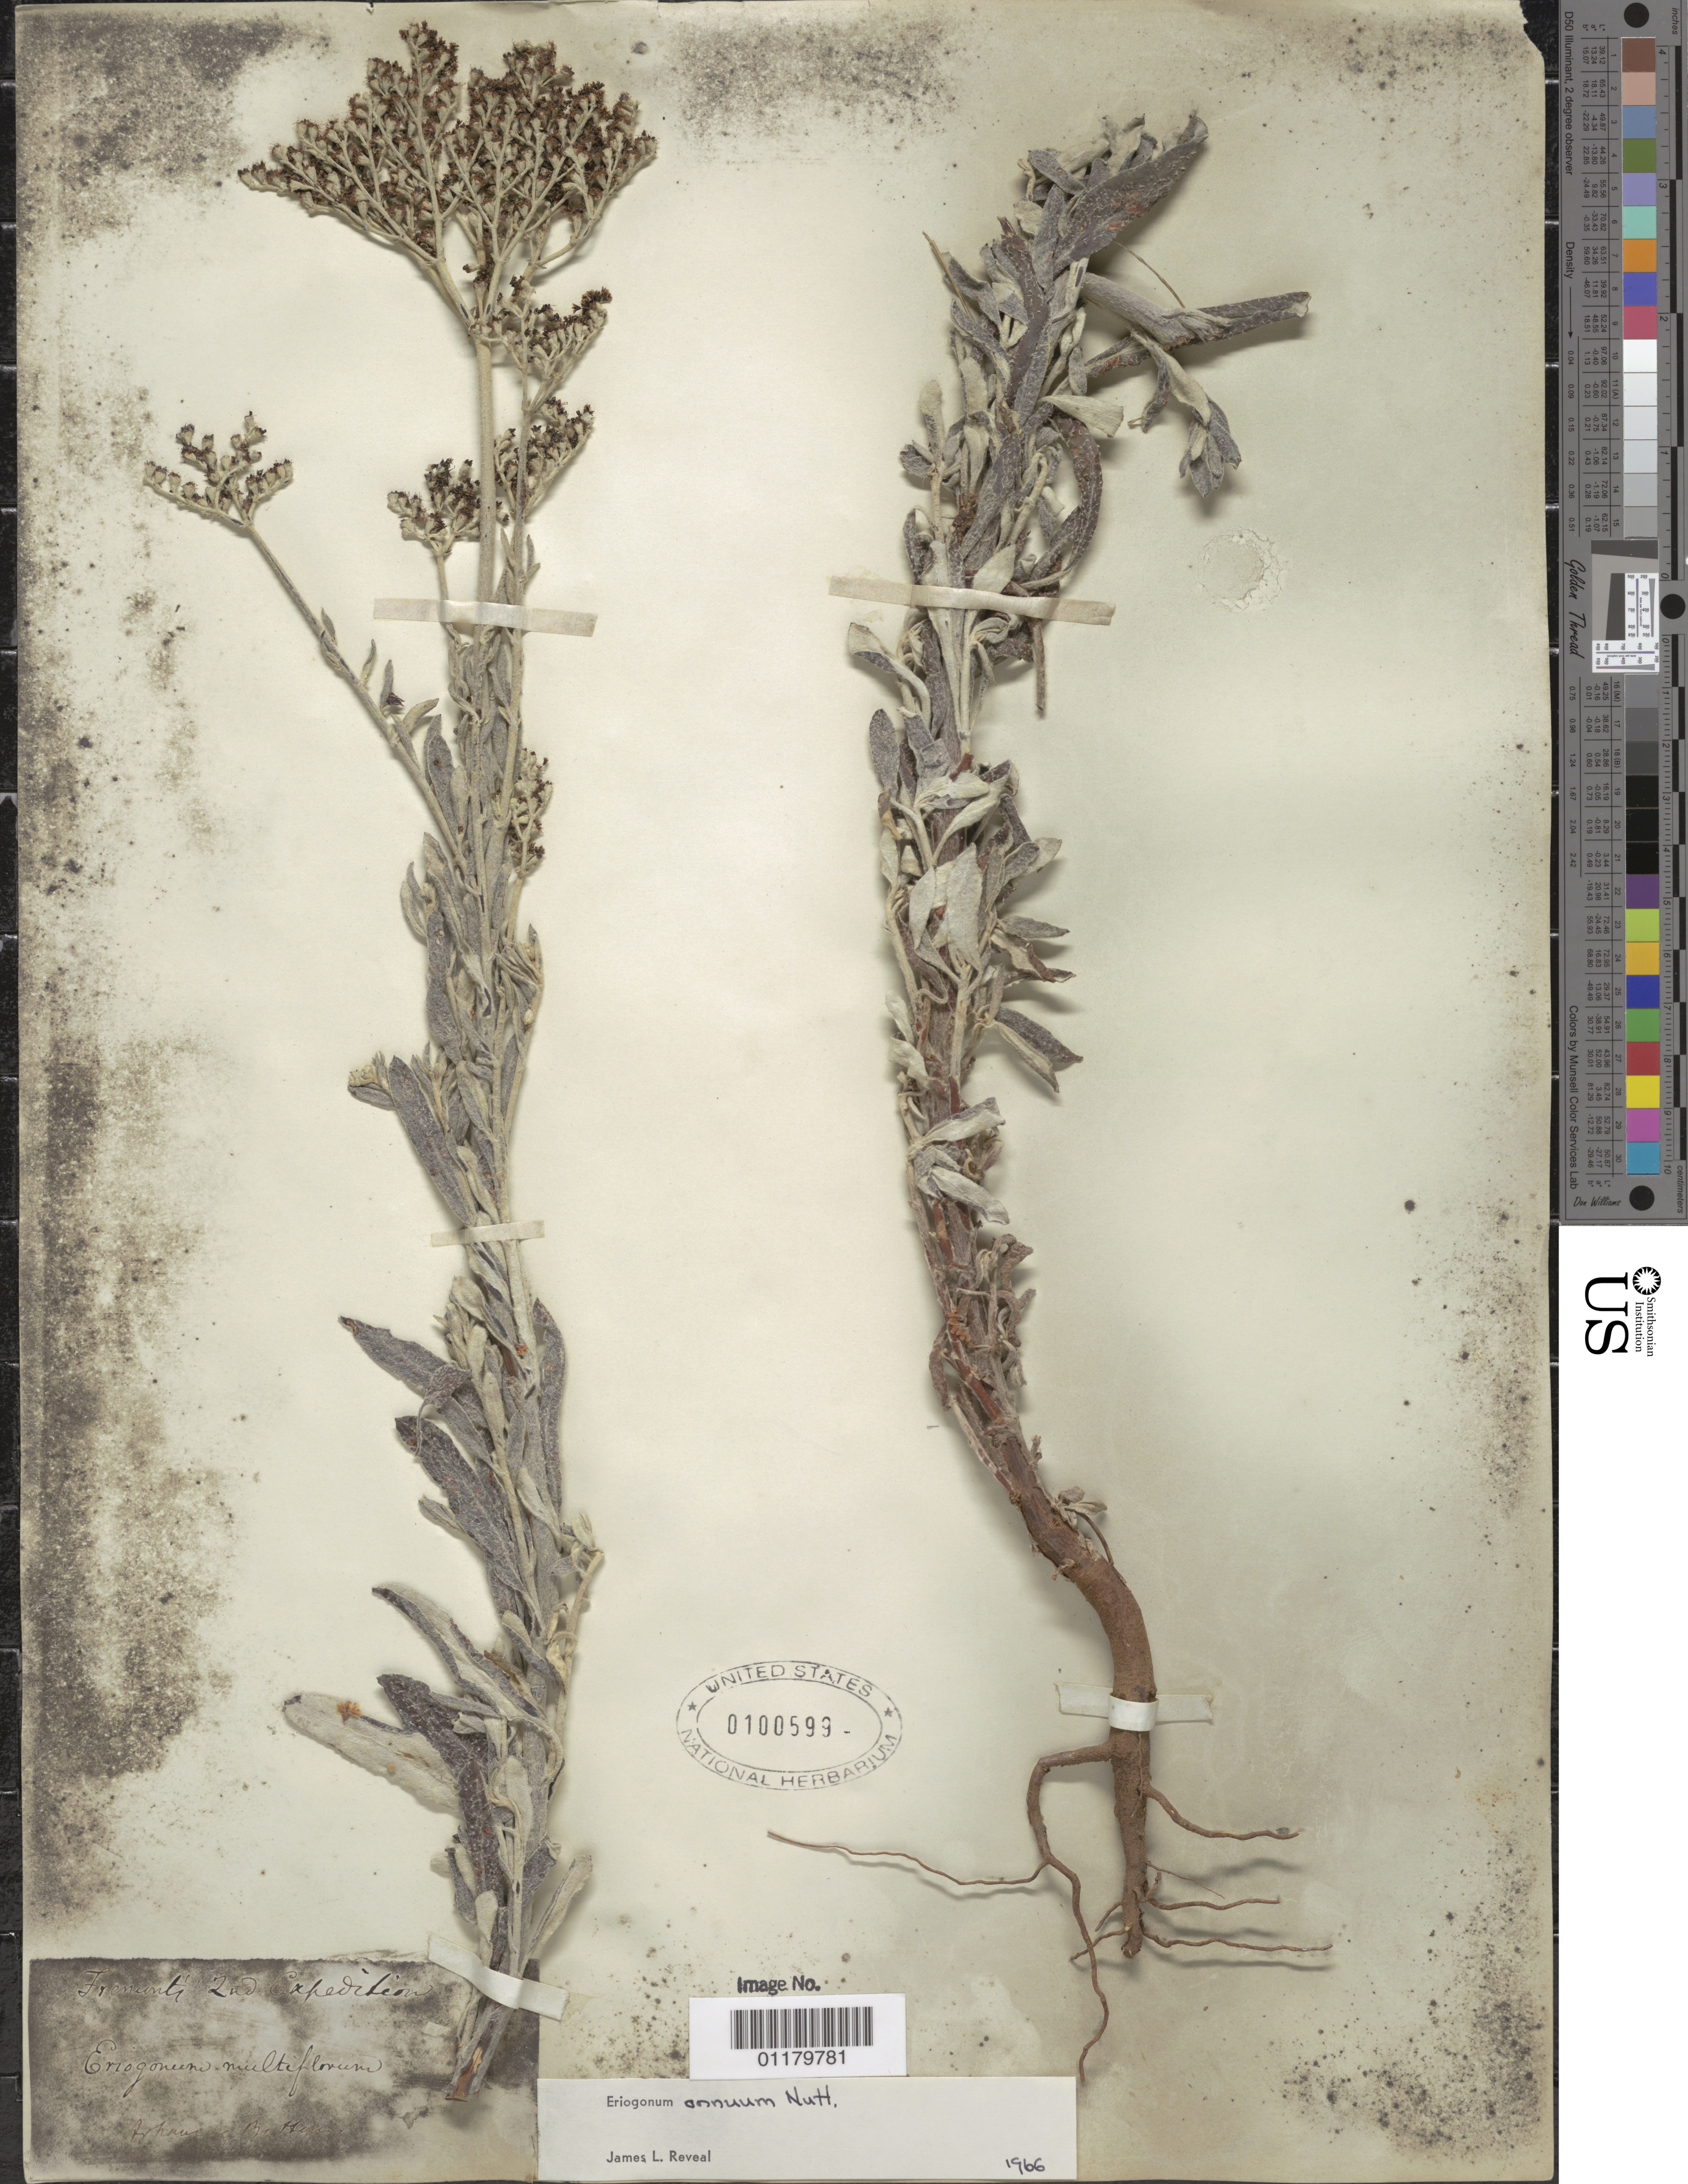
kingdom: Plantae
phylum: Tracheophyta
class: Magnoliopsida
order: Caryophyllales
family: Polygonaceae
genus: Eriogonum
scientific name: Eriogonum annuum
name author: Nutt.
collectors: Fremont Exped.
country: United States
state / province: Arkansas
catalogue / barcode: US 100599